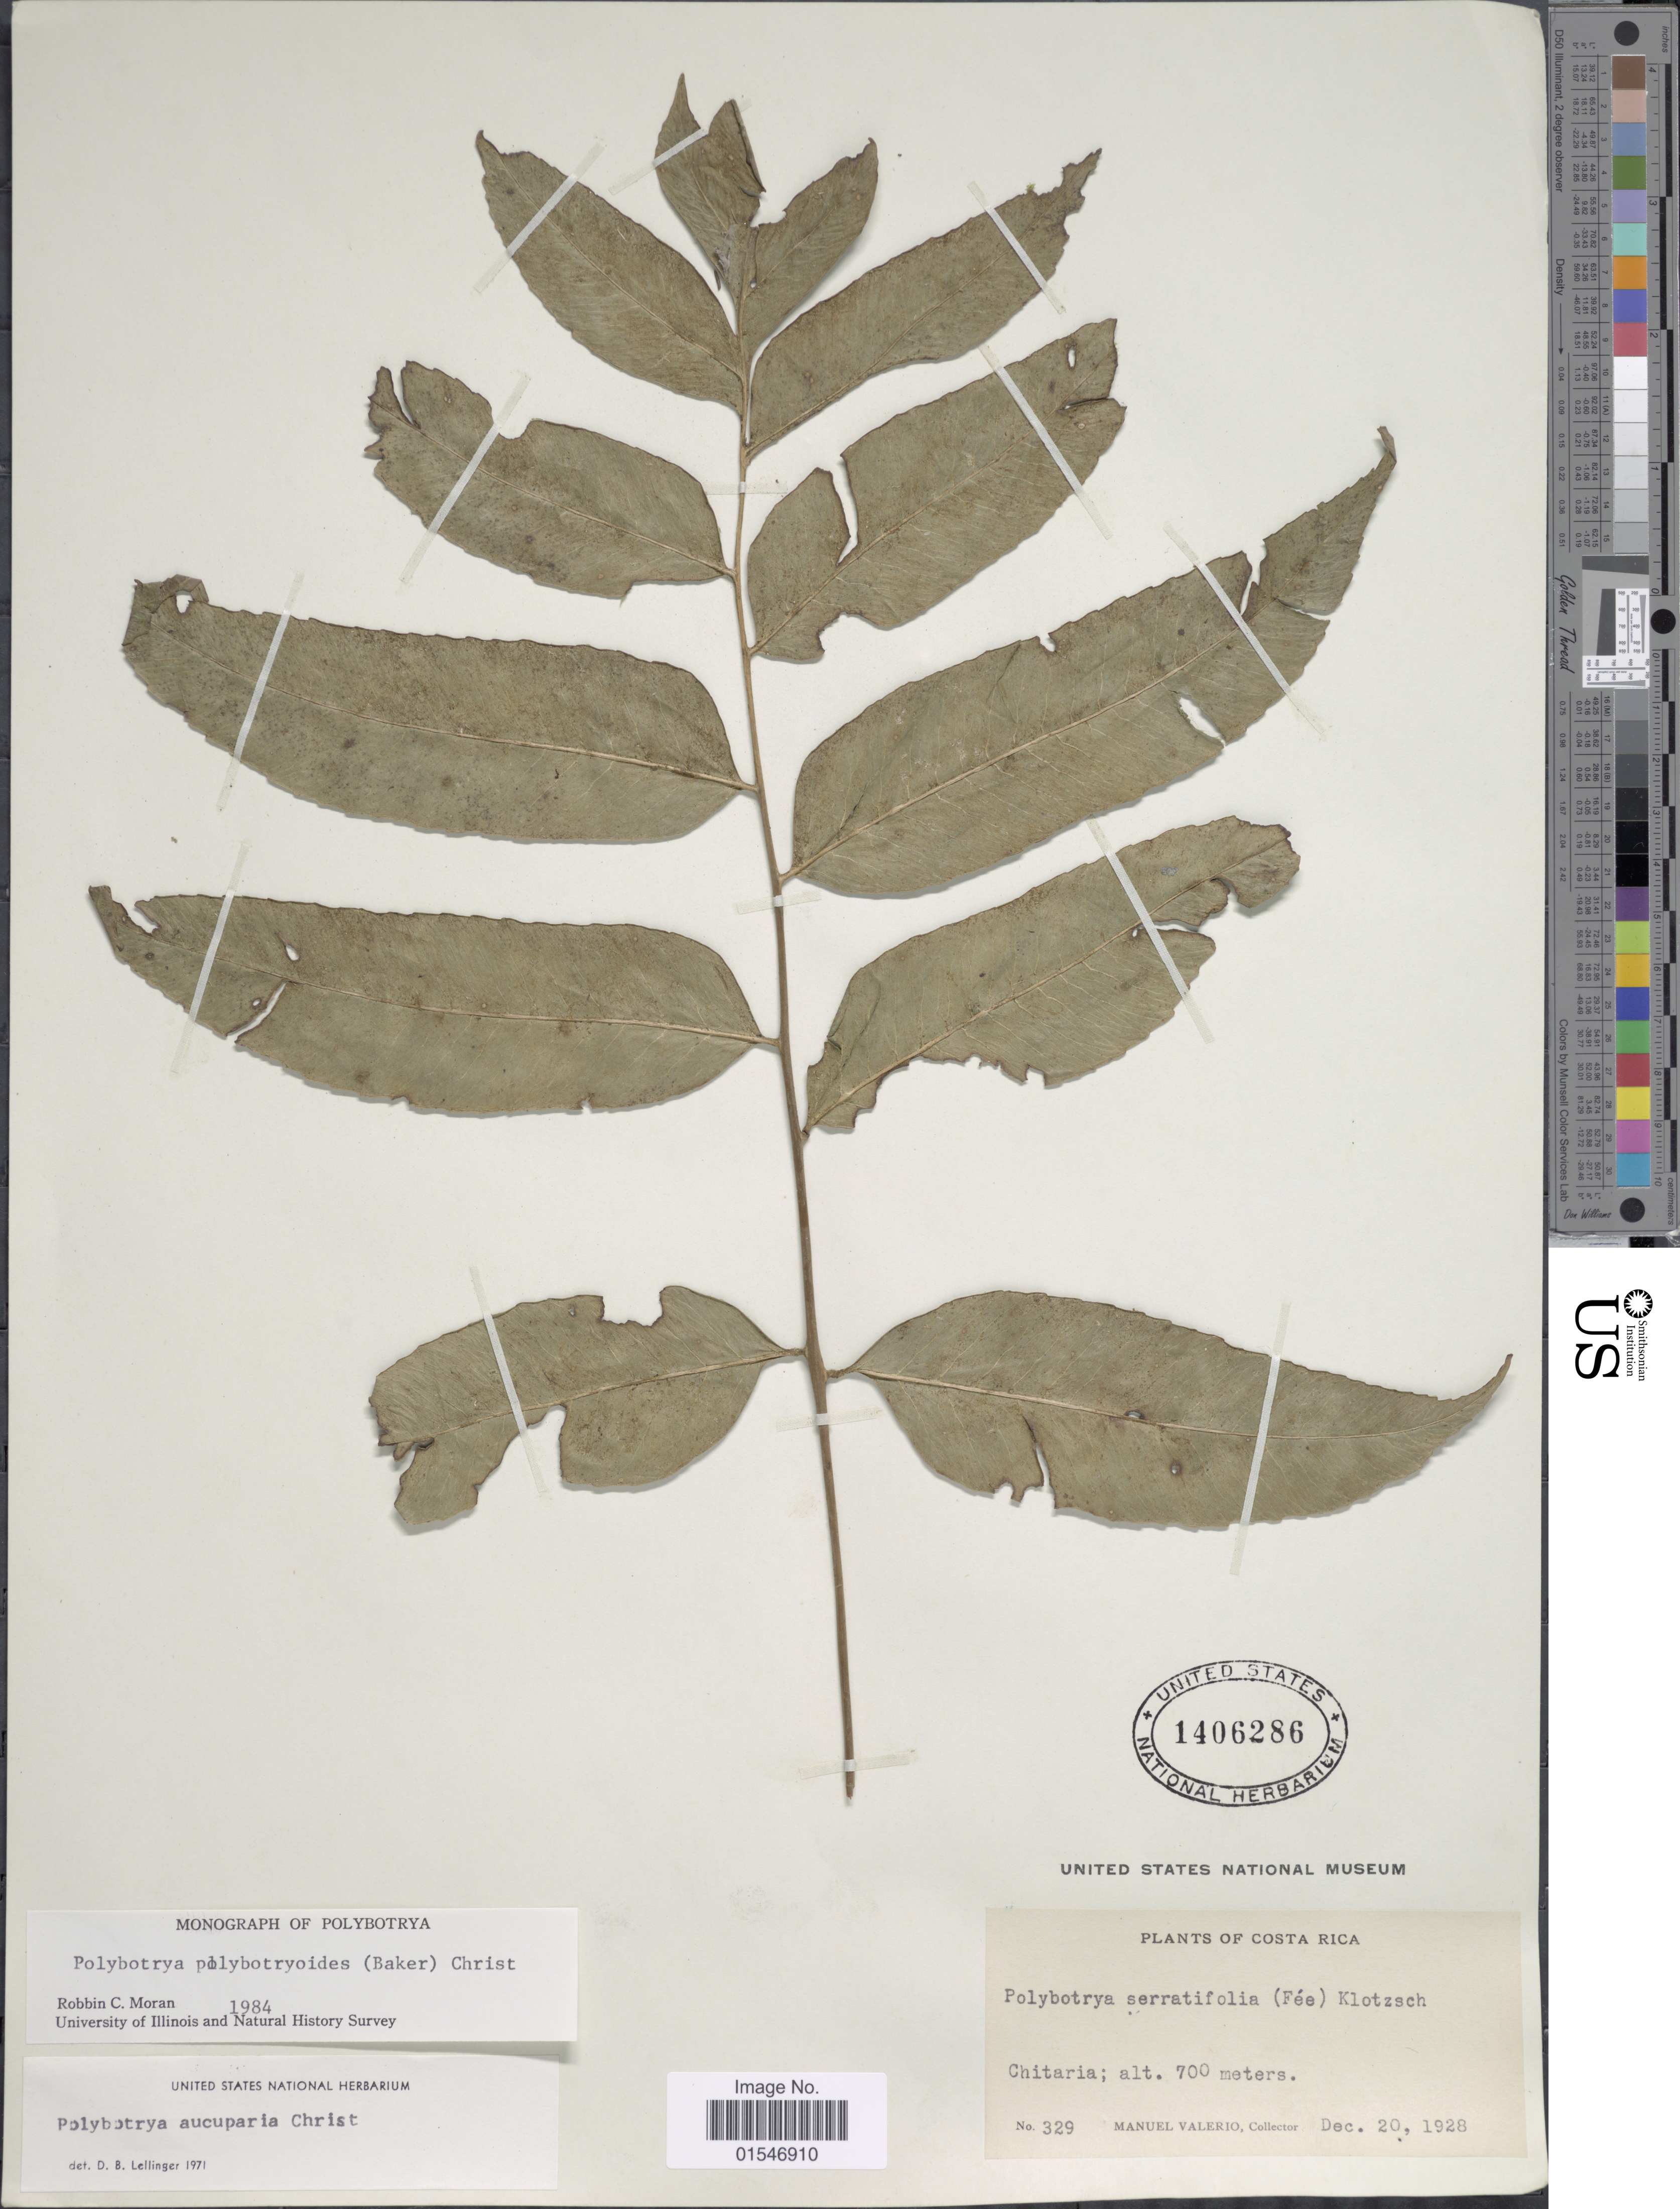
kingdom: Plantae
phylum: Tracheophyta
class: Polypodiopsida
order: Polypodiales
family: Dryopteridaceae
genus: Polybotrya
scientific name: Polybotrya aucuparia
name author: Christ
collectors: M. Valerio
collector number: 329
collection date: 1928-12-20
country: Costa Rica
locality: Costa Rica, Chitaria.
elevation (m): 700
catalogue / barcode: US 1406286